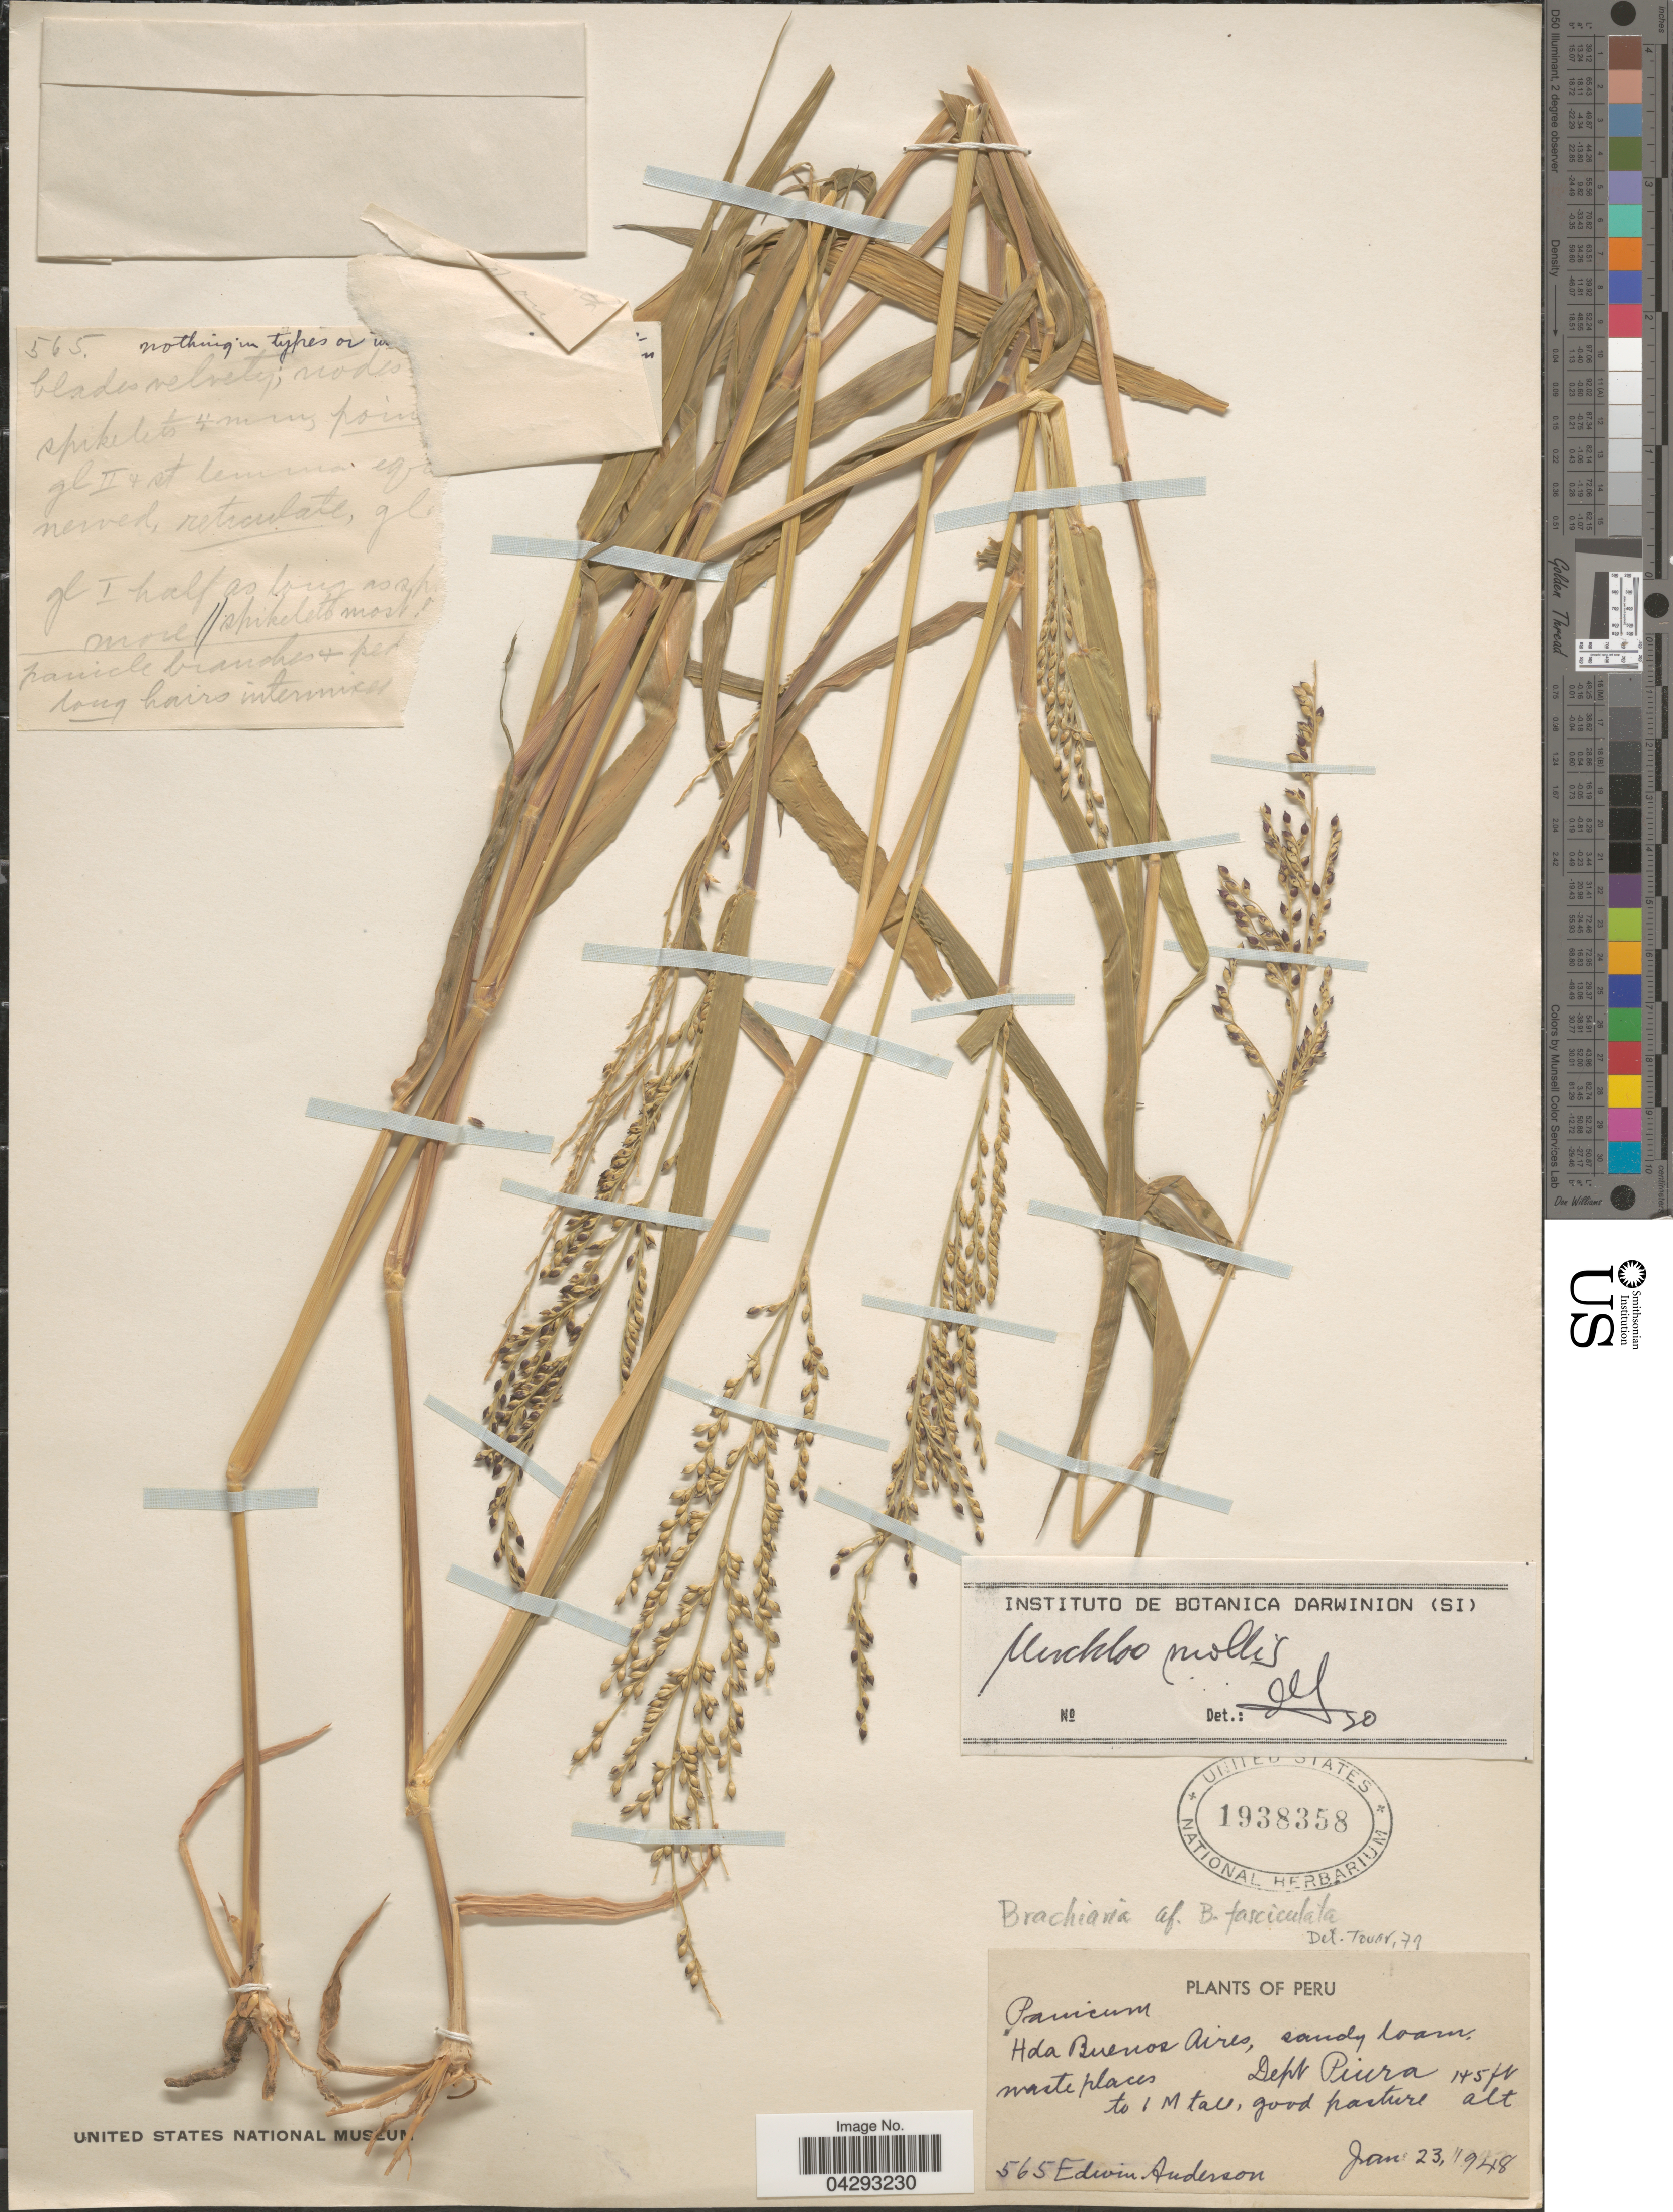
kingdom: Plantae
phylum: Tracheophyta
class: Liliopsida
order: Poales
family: Poaceae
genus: Urochloa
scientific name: Urochloa mollis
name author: (Sw.) Morrone & Zuloaga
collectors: E. Anderson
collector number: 565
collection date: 1948-01-23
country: Peru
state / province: Piura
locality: Hda Buenos Aires, sandy loam, waste places. Dept Piura.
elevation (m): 44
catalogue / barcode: US 1938358